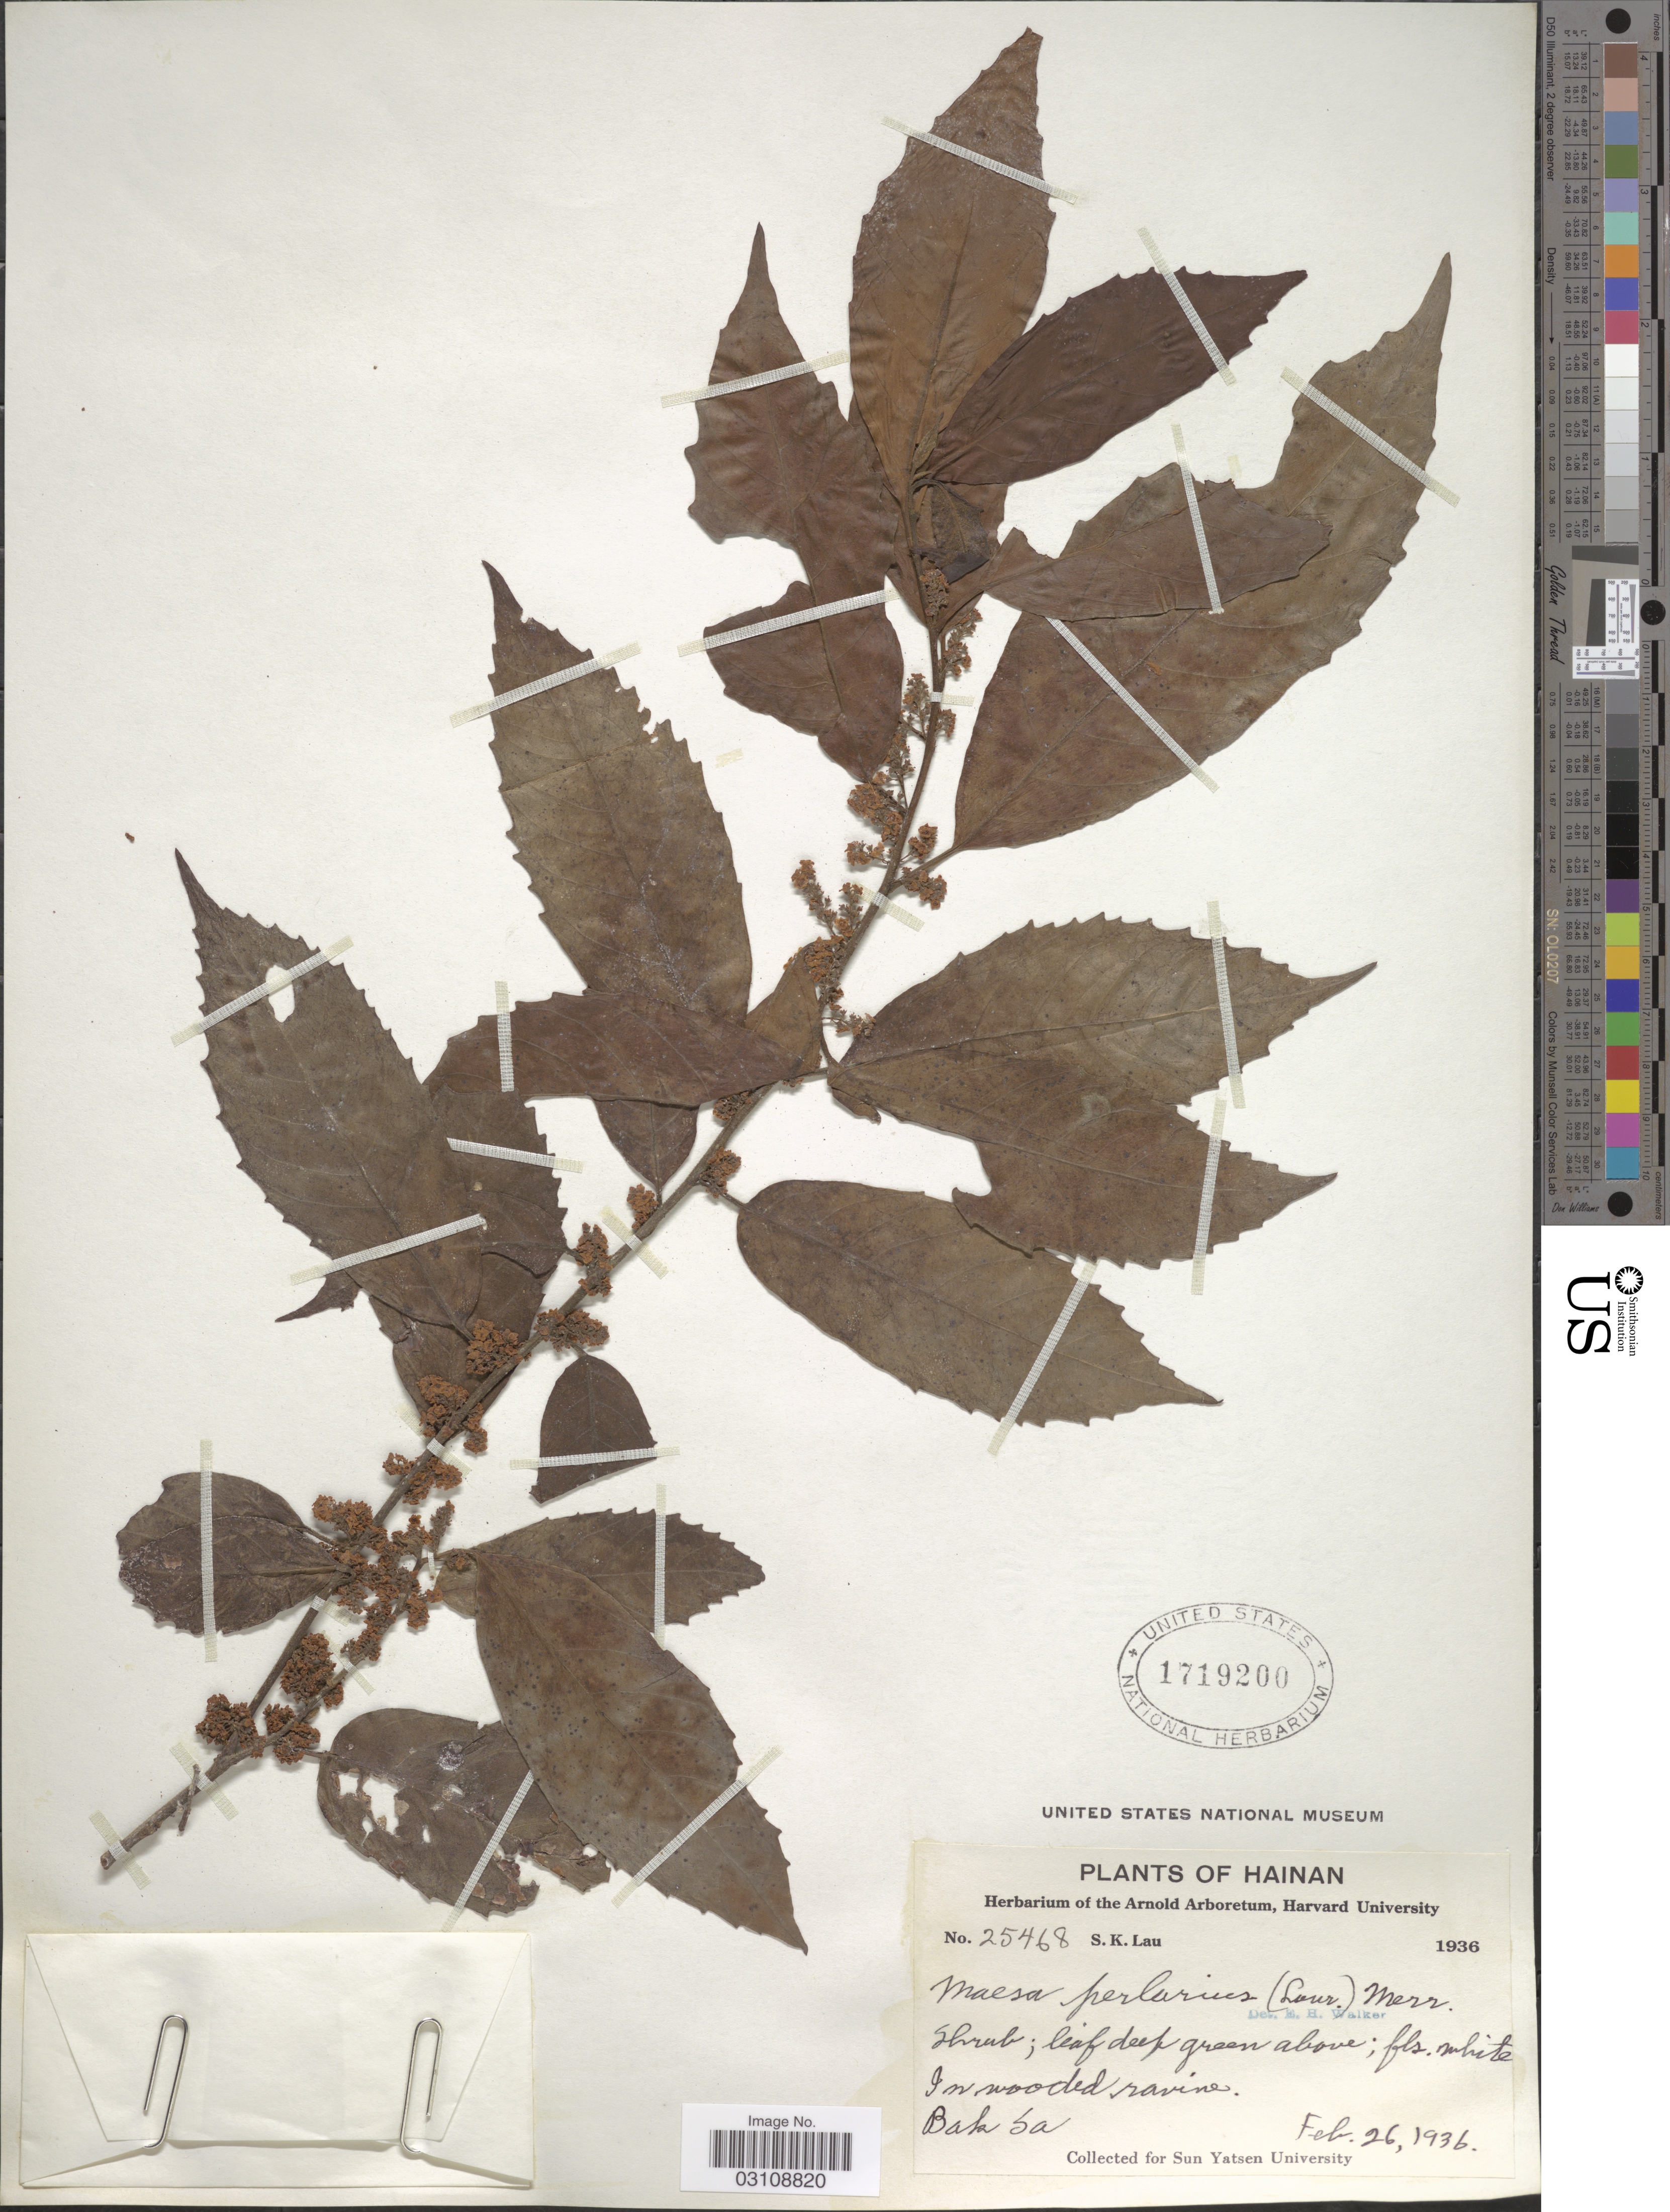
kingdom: Plantae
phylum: Tracheophyta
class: Magnoliopsida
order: Ericales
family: Primulaceae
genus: Maesa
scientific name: Maesa perlaria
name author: (Lour.) Merr.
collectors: S. K. Lau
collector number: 25468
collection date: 1936-02-26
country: China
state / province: Hainan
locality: Bak Sa.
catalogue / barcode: US 1719200